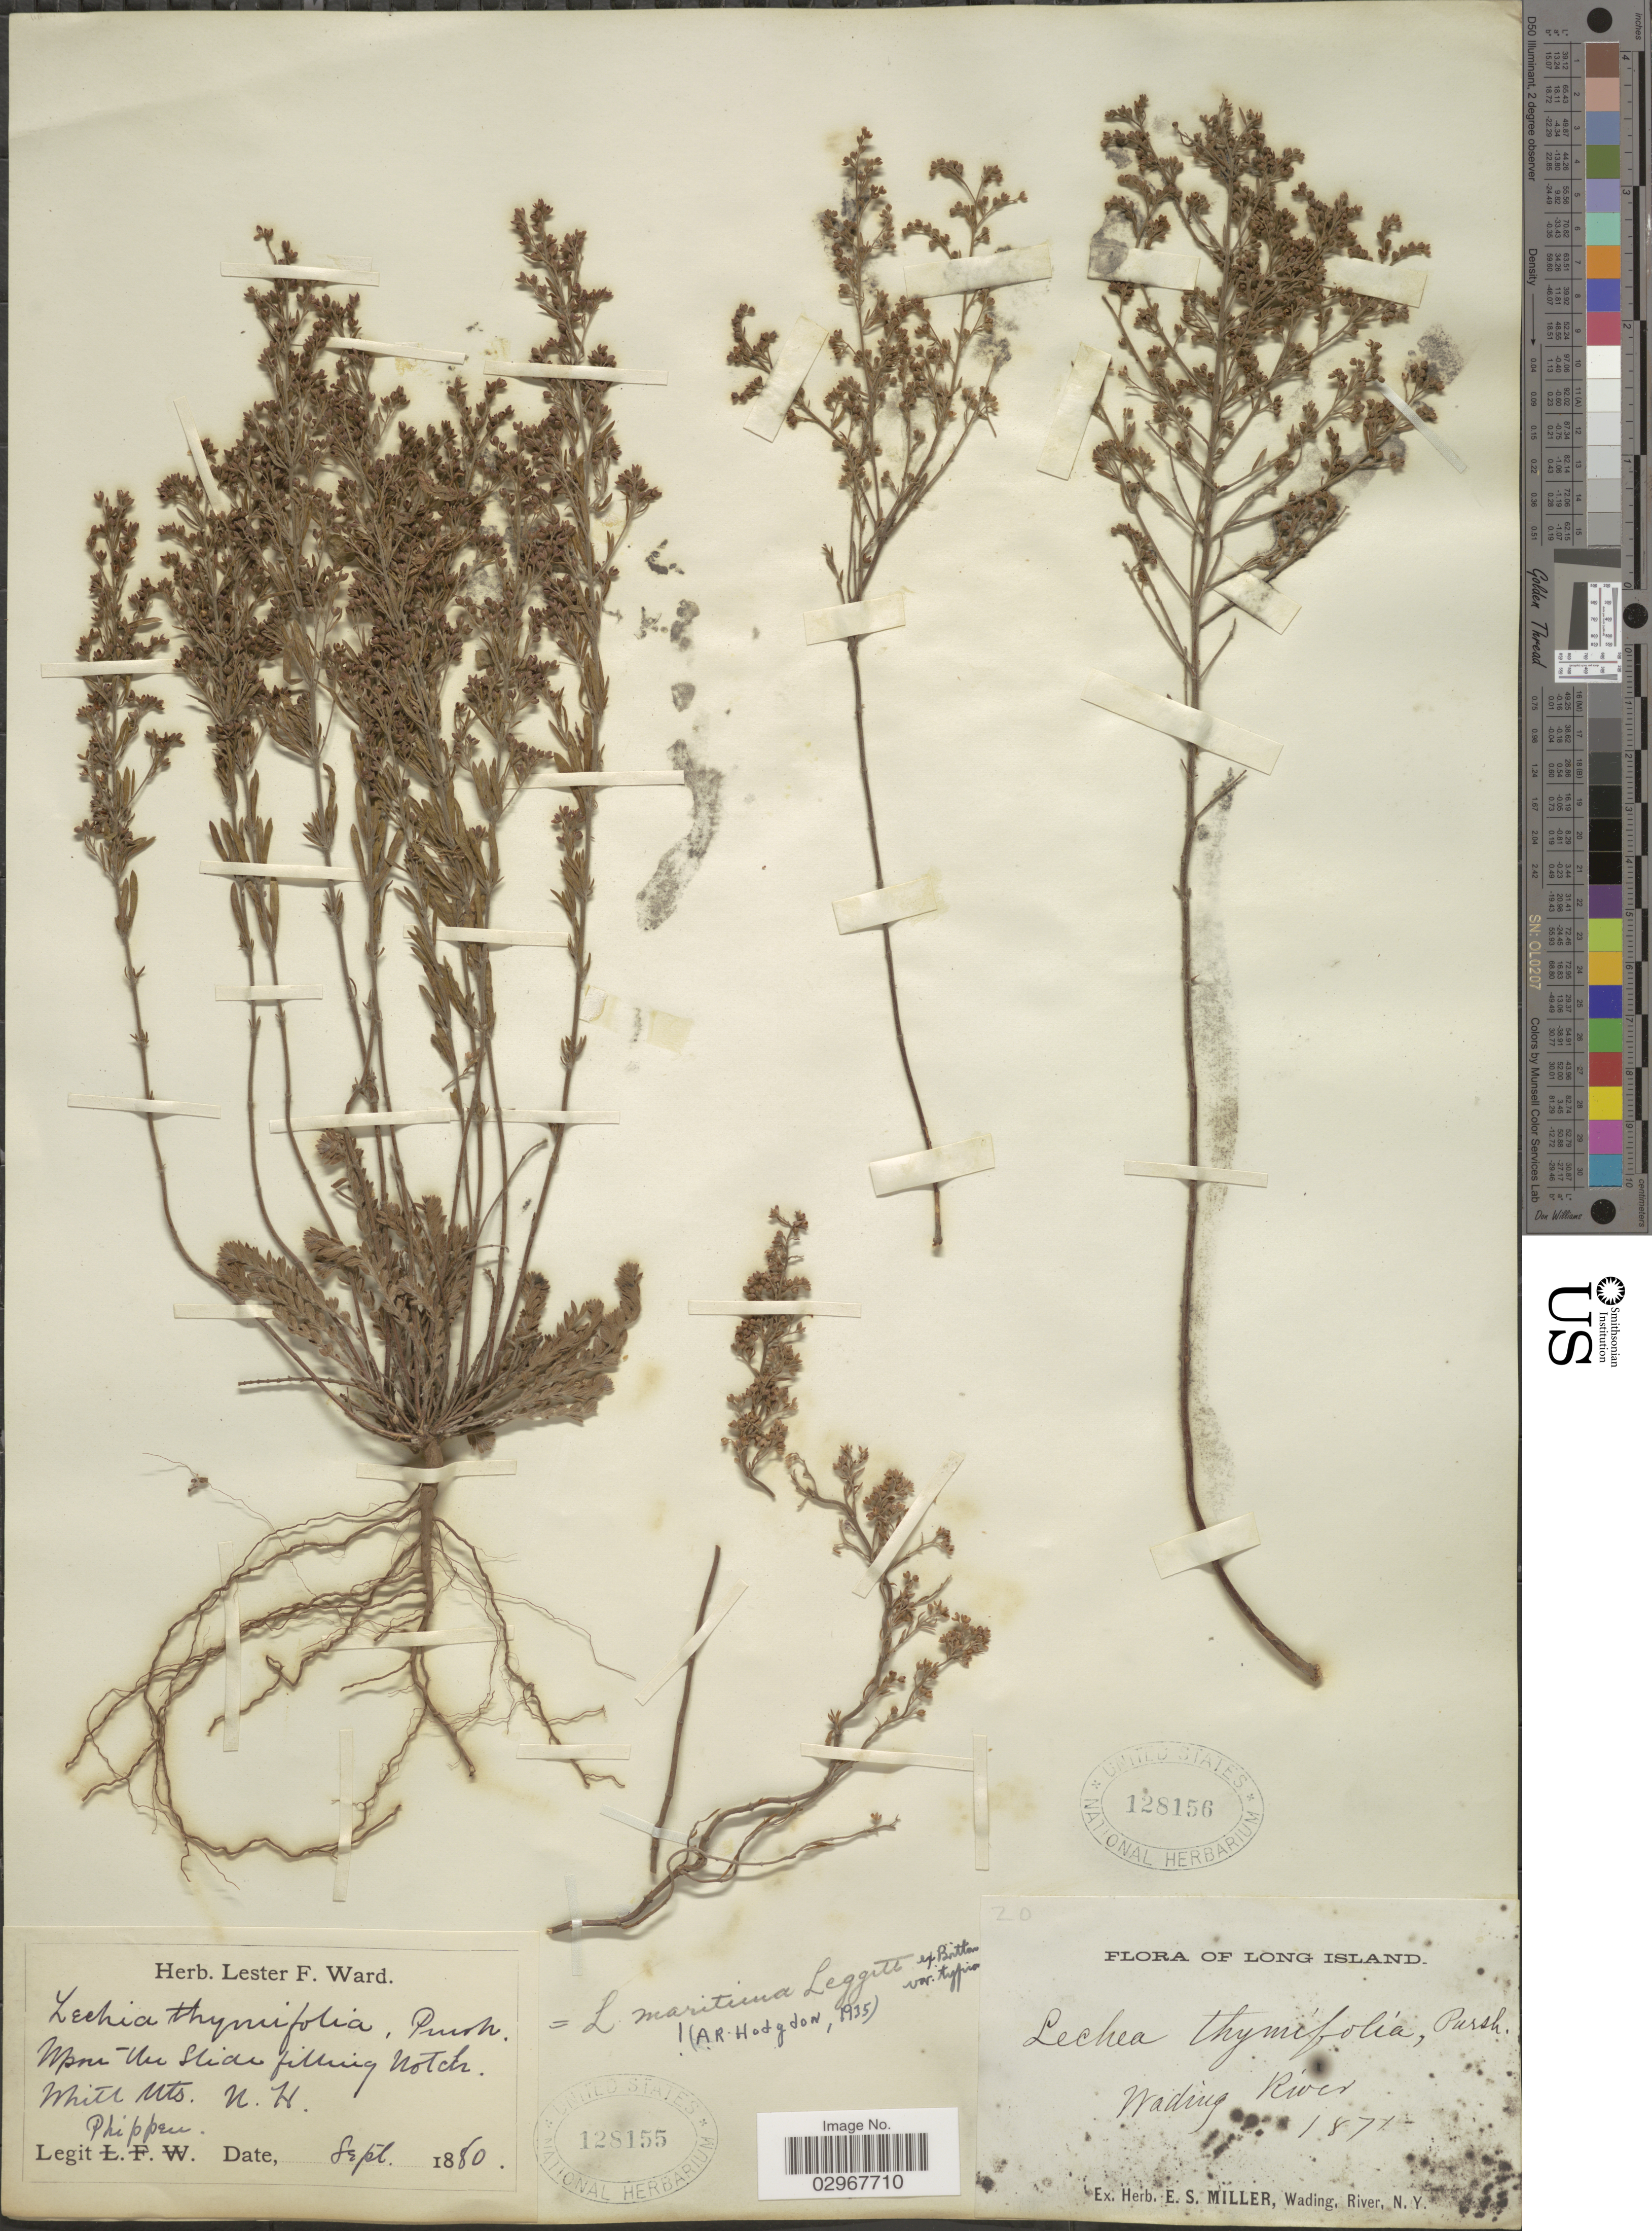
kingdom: Plantae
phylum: Tracheophyta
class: Magnoliopsida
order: Malvales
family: Cistaceae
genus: Lechea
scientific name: Lechea maritima var. typica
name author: Hodgdon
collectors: Phippen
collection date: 1880-09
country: United States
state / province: New Hampshire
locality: Upon the Slide filling Notch. White Mts. N. H.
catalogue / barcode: US 128155